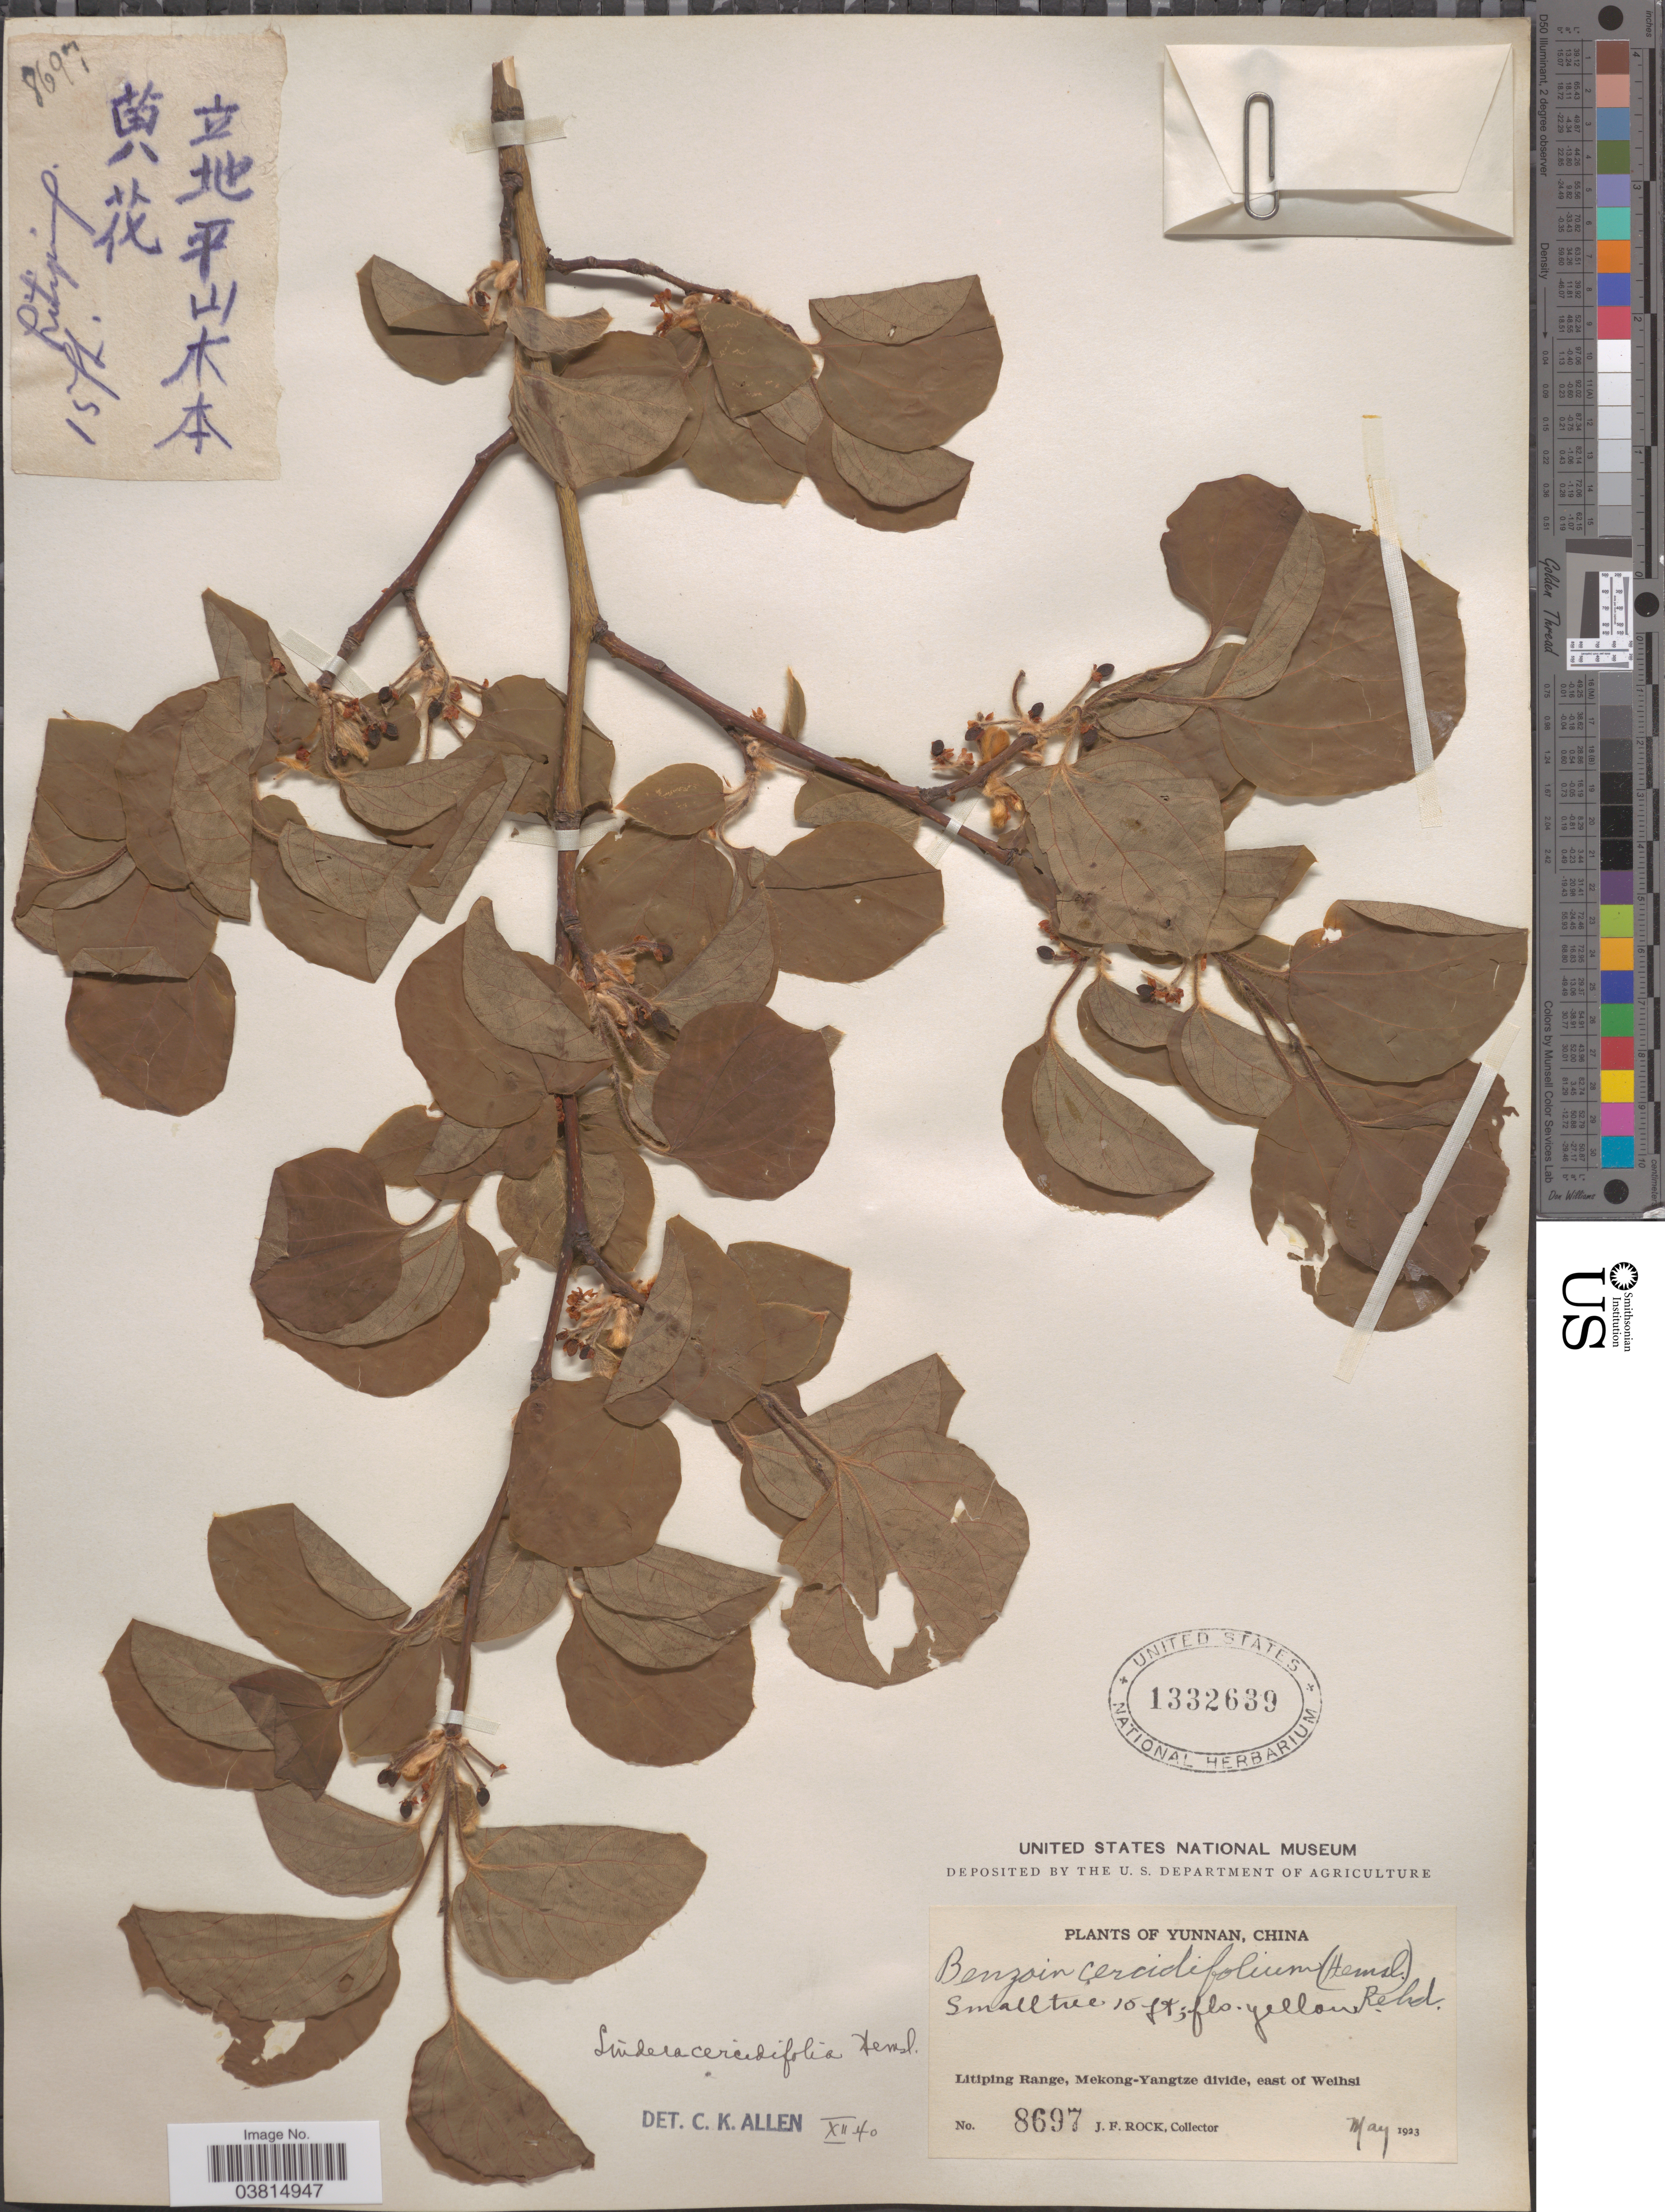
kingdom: Plantae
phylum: Tracheophyta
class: Magnoliopsida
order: Laurales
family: Lauraceae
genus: Lindera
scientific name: Lindera cercidifolia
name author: Hemsl.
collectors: J. Rock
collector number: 8697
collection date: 1923-05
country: China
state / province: Yunnan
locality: Litiping Range, Mekong-Yangtze divide, east of Weihsi.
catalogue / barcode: US 1332639